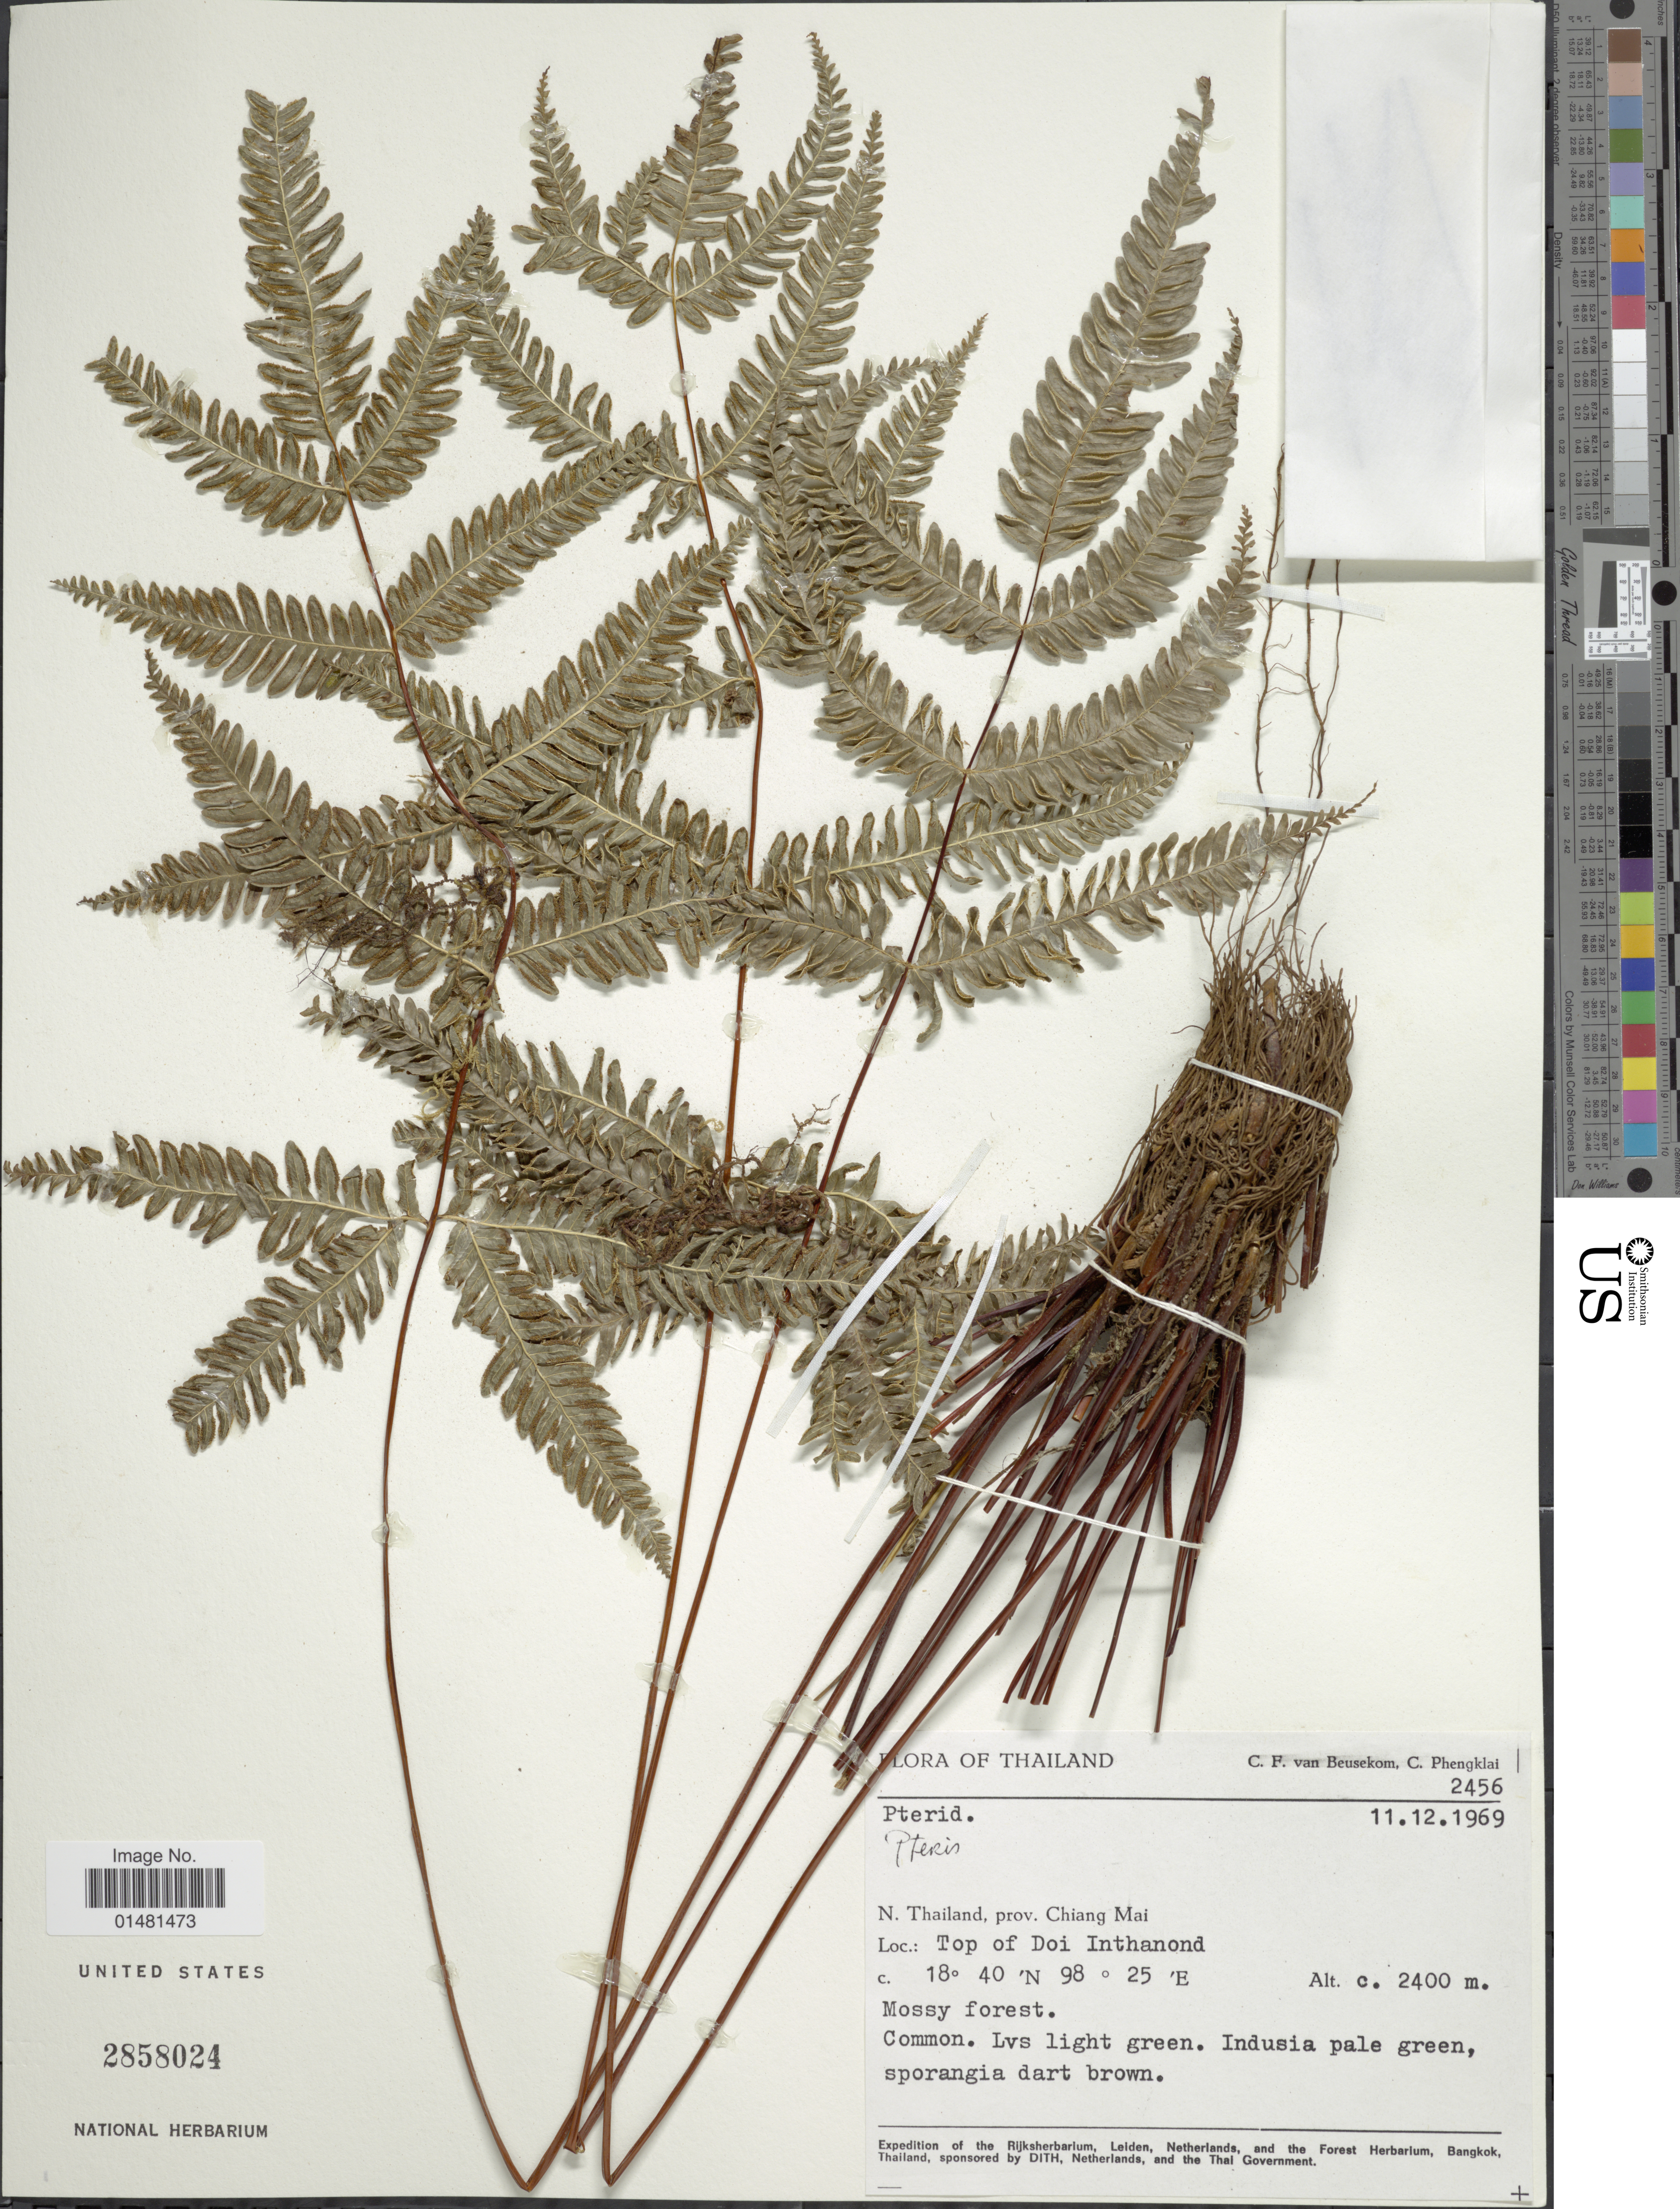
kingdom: Plantae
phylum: Tracheophyta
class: Polypodiopsida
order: Polypodiales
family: Pteridaceae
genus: Pteris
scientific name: Pteris sp.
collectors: C. Phengklai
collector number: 2456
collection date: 1969-12-11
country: Thailand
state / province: Chiang Mai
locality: N. Thailand, Top of Doi Inthanond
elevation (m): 2400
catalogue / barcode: US 2858024